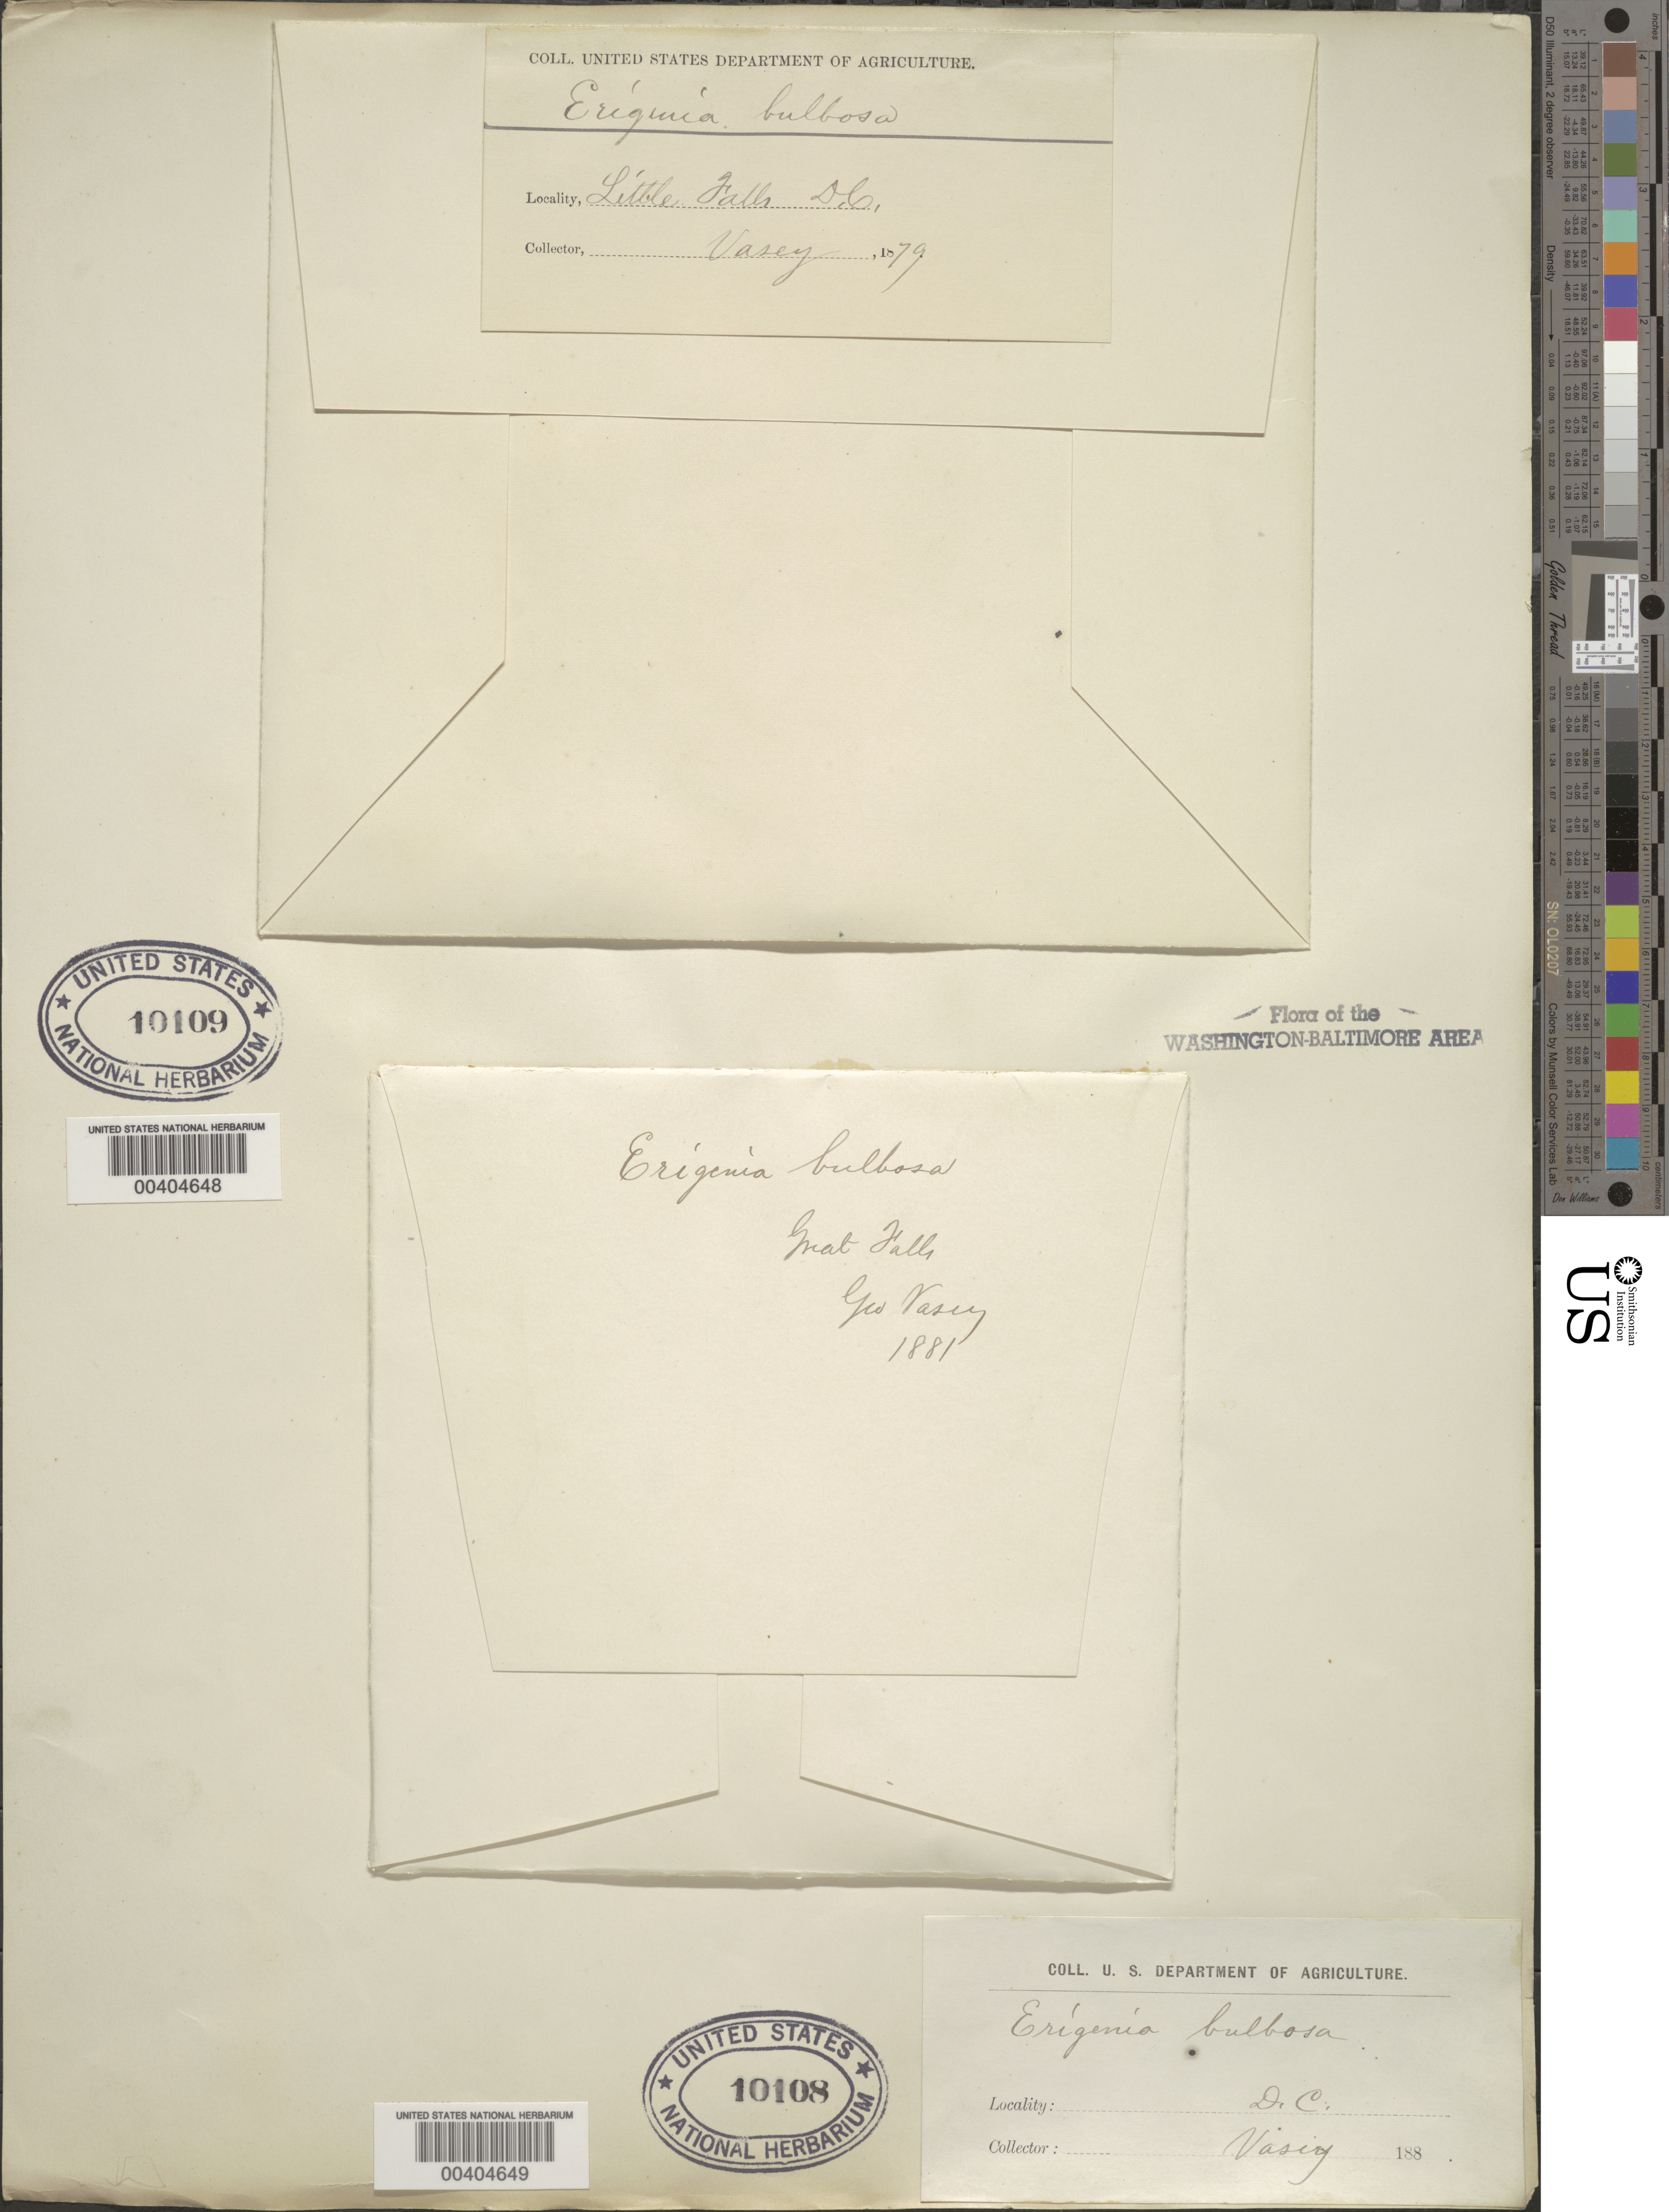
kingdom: Plantae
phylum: Tracheophyta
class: Magnoliopsida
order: Apiales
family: Apiaceae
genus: Erigenia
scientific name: Erigenia bulbosa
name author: (Michx.) Nutt.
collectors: G. Vasey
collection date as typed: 1879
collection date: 1879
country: United States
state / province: Maryland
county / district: Montgomery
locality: Little Falls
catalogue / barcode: US 10109